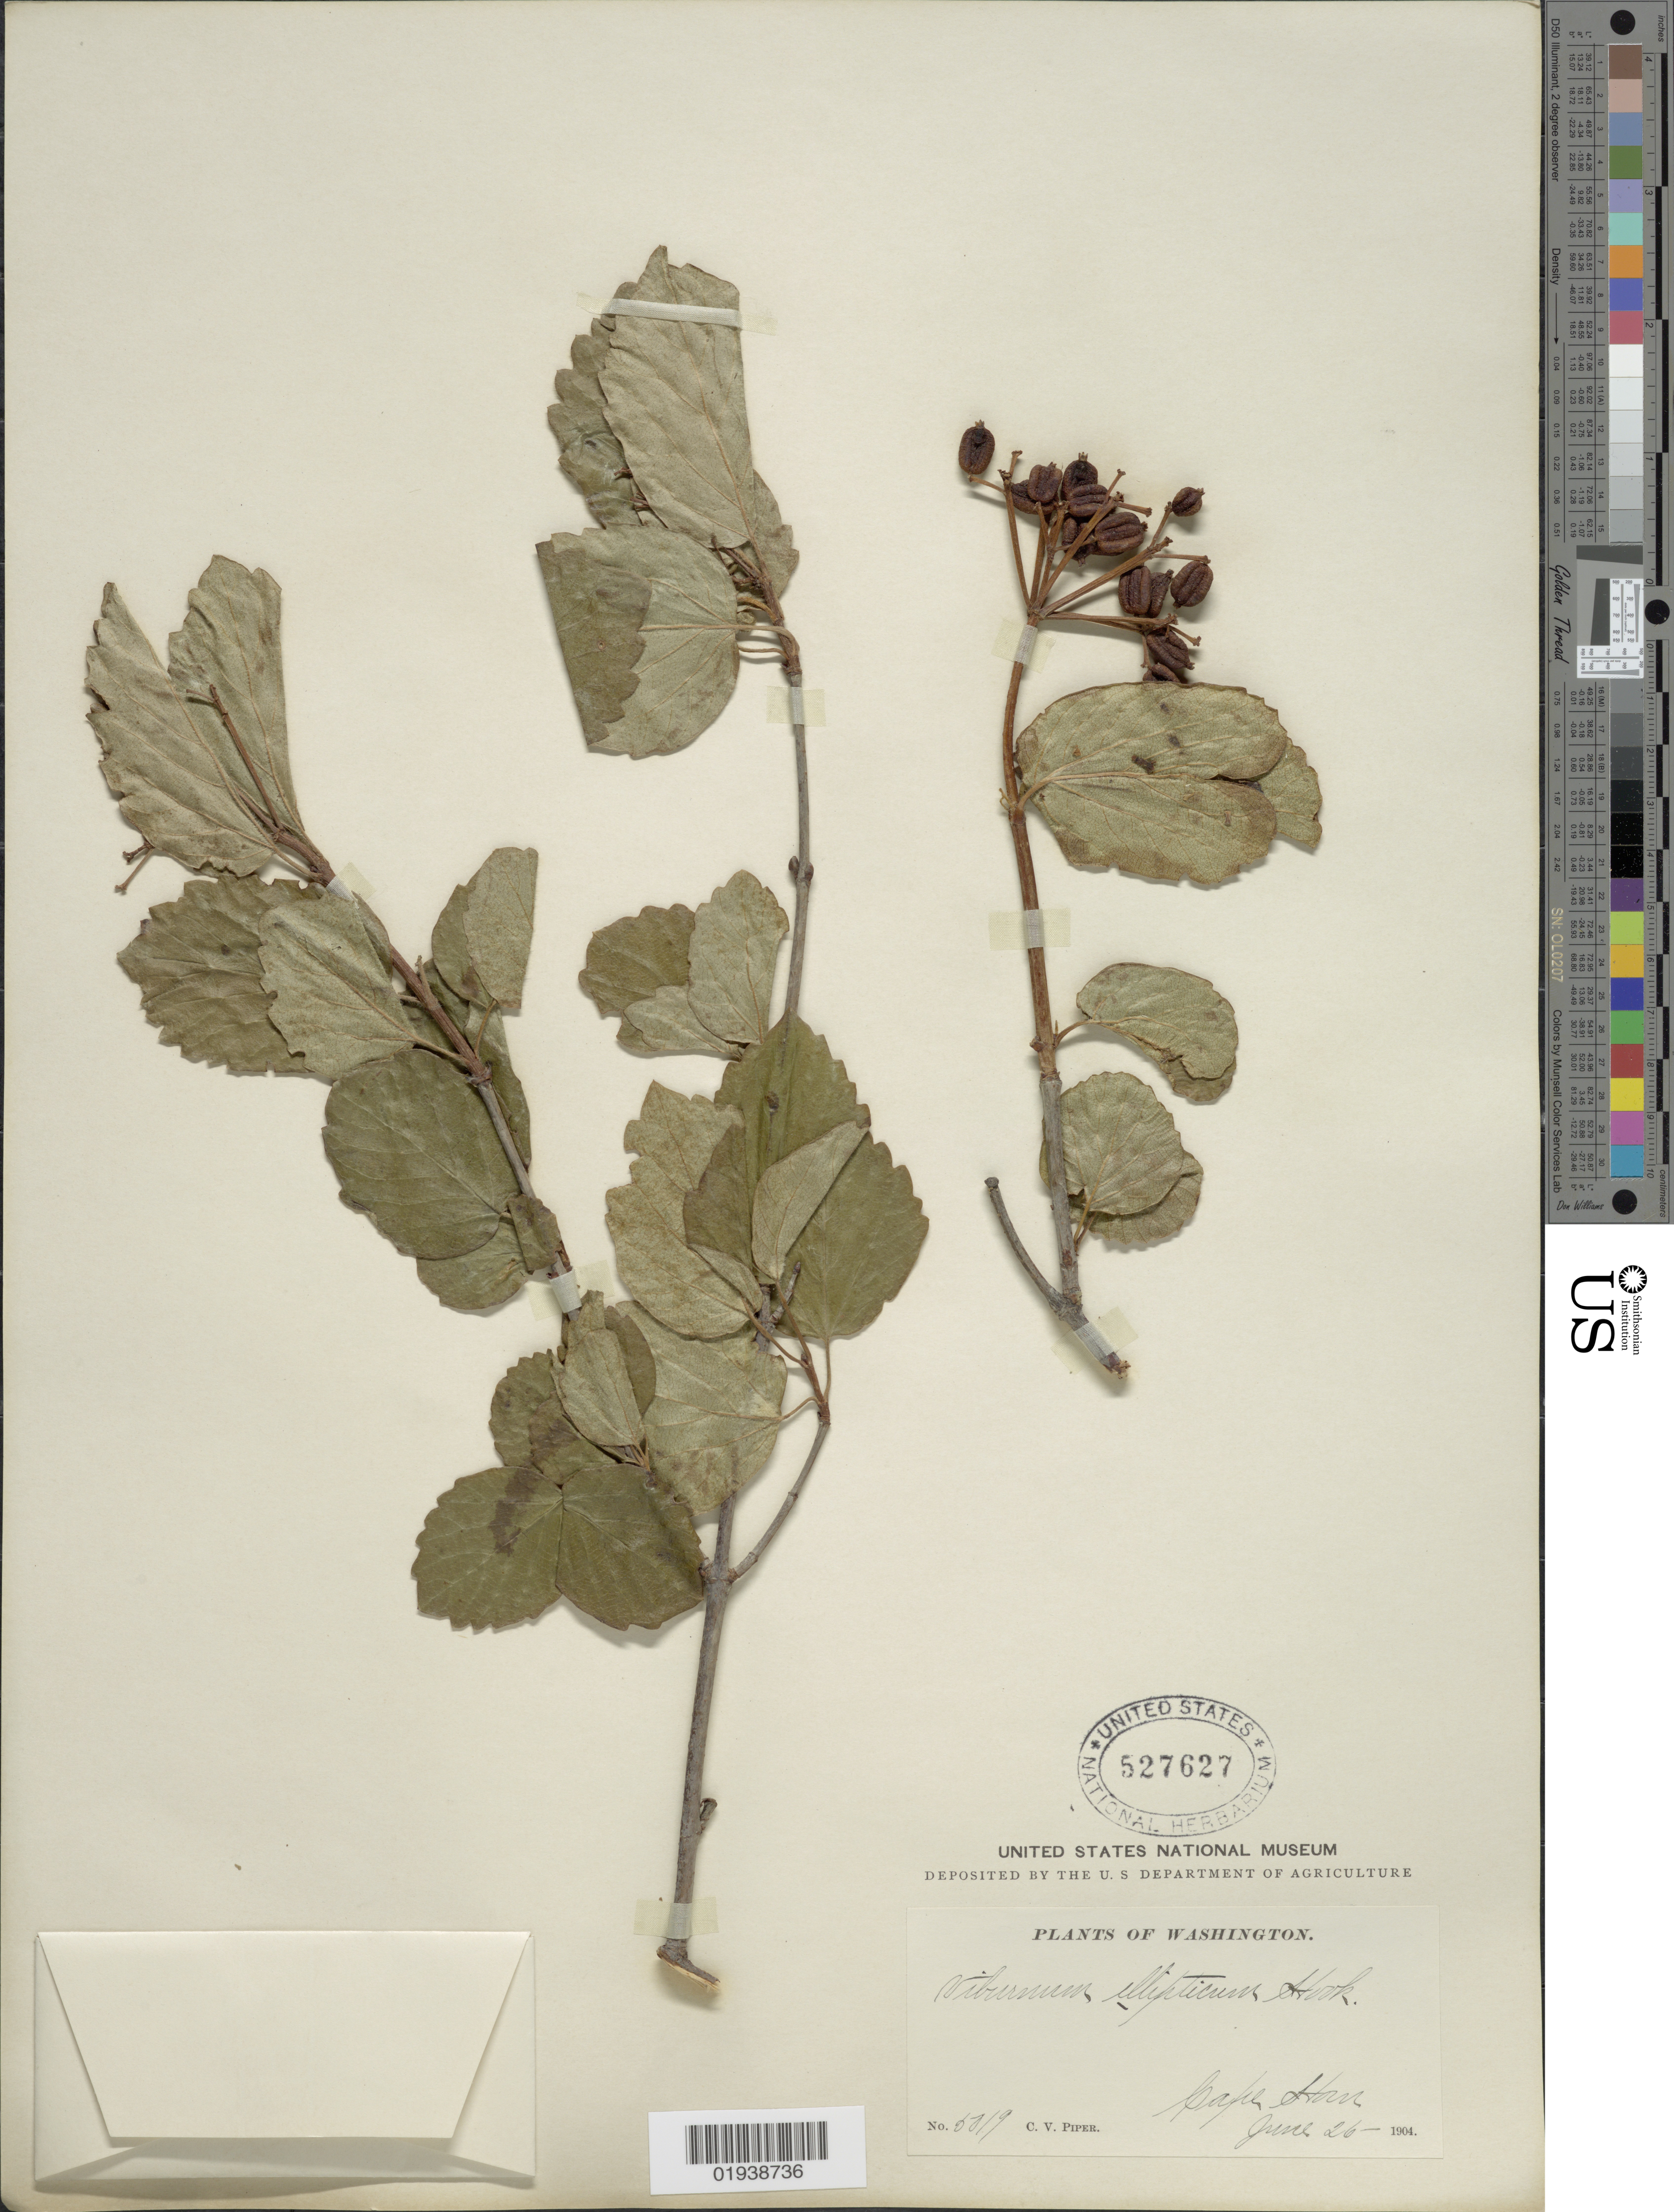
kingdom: Plantae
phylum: Tracheophyta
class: Magnoliopsida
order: Dipsacales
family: Viburnaceae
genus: Viburnum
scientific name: Viburnum ellipticum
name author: Hook.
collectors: C. V. Piper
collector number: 60*19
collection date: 1904-06-26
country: United States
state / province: Washington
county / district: Skamania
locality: Cape Horn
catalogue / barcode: US 527627